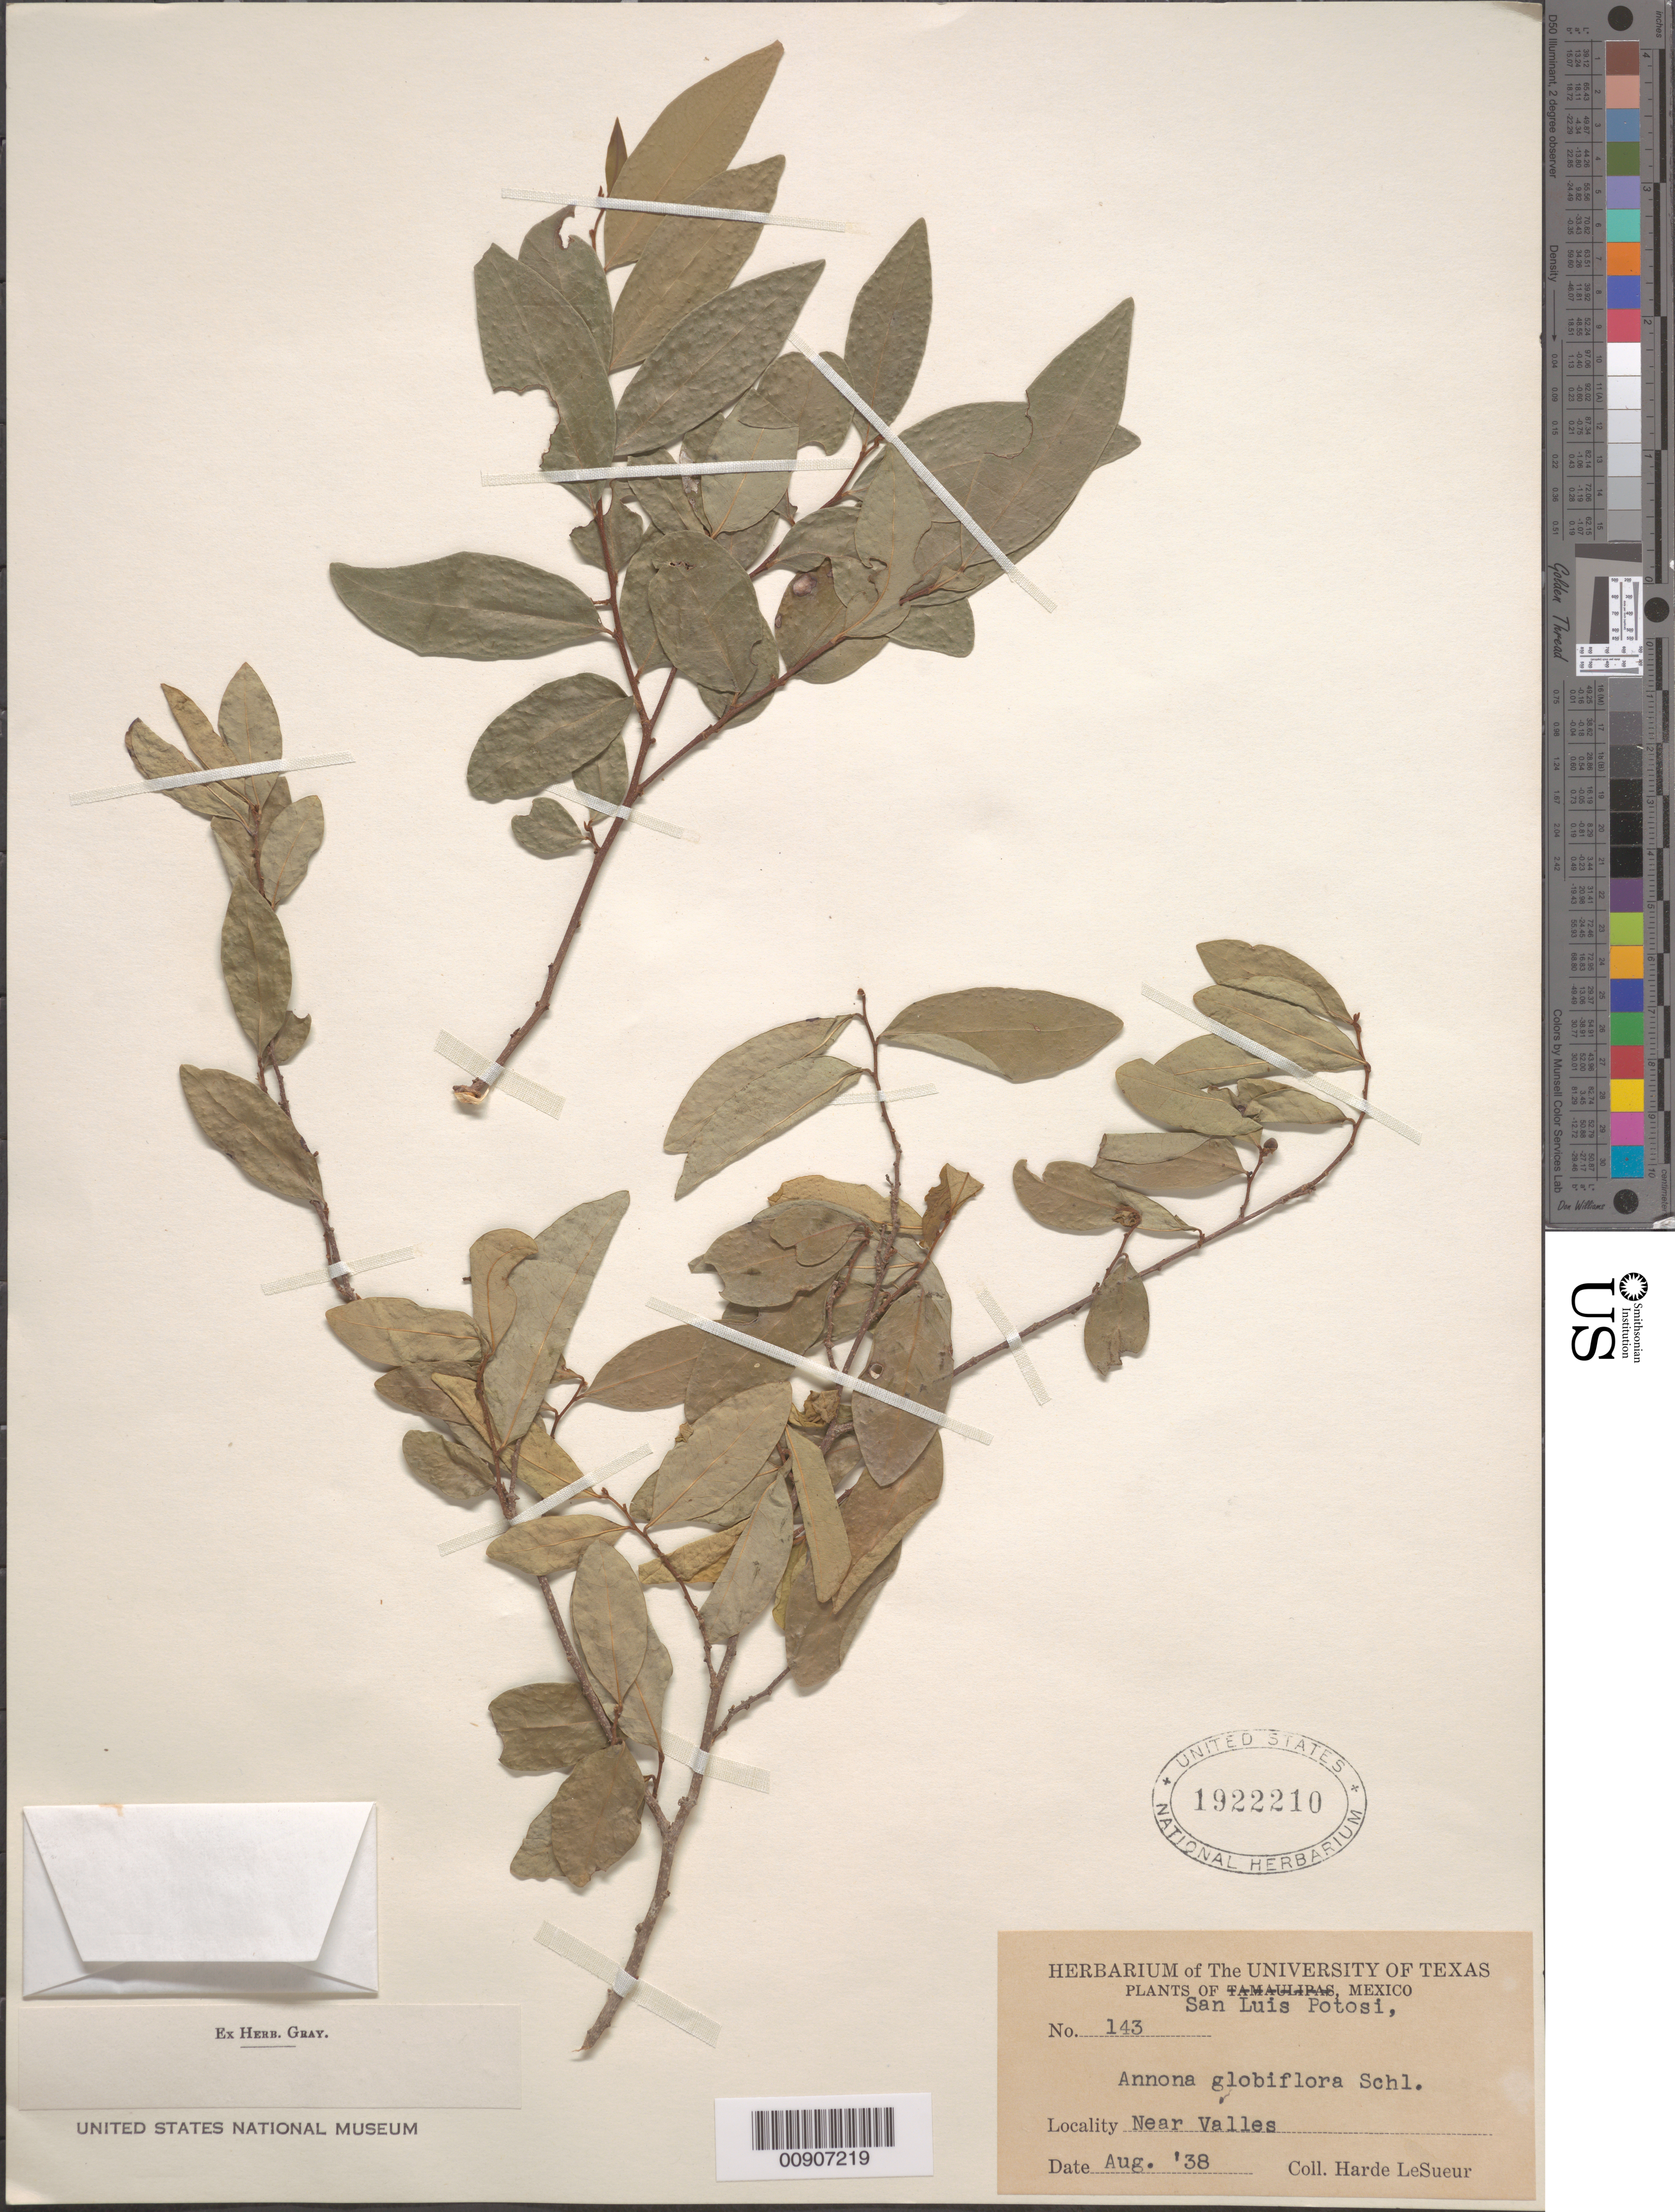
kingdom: Plantae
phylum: Tracheophyta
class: Magnoliopsida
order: Magnoliales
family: Annonaceae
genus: Annona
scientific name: Annona globiflora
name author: Schltdl.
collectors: D. H. LeSueur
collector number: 143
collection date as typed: Aug 1938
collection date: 1938-08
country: Mexico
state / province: San Luis Potosí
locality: San Luis Potosí: Near Valles.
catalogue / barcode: US 1922210